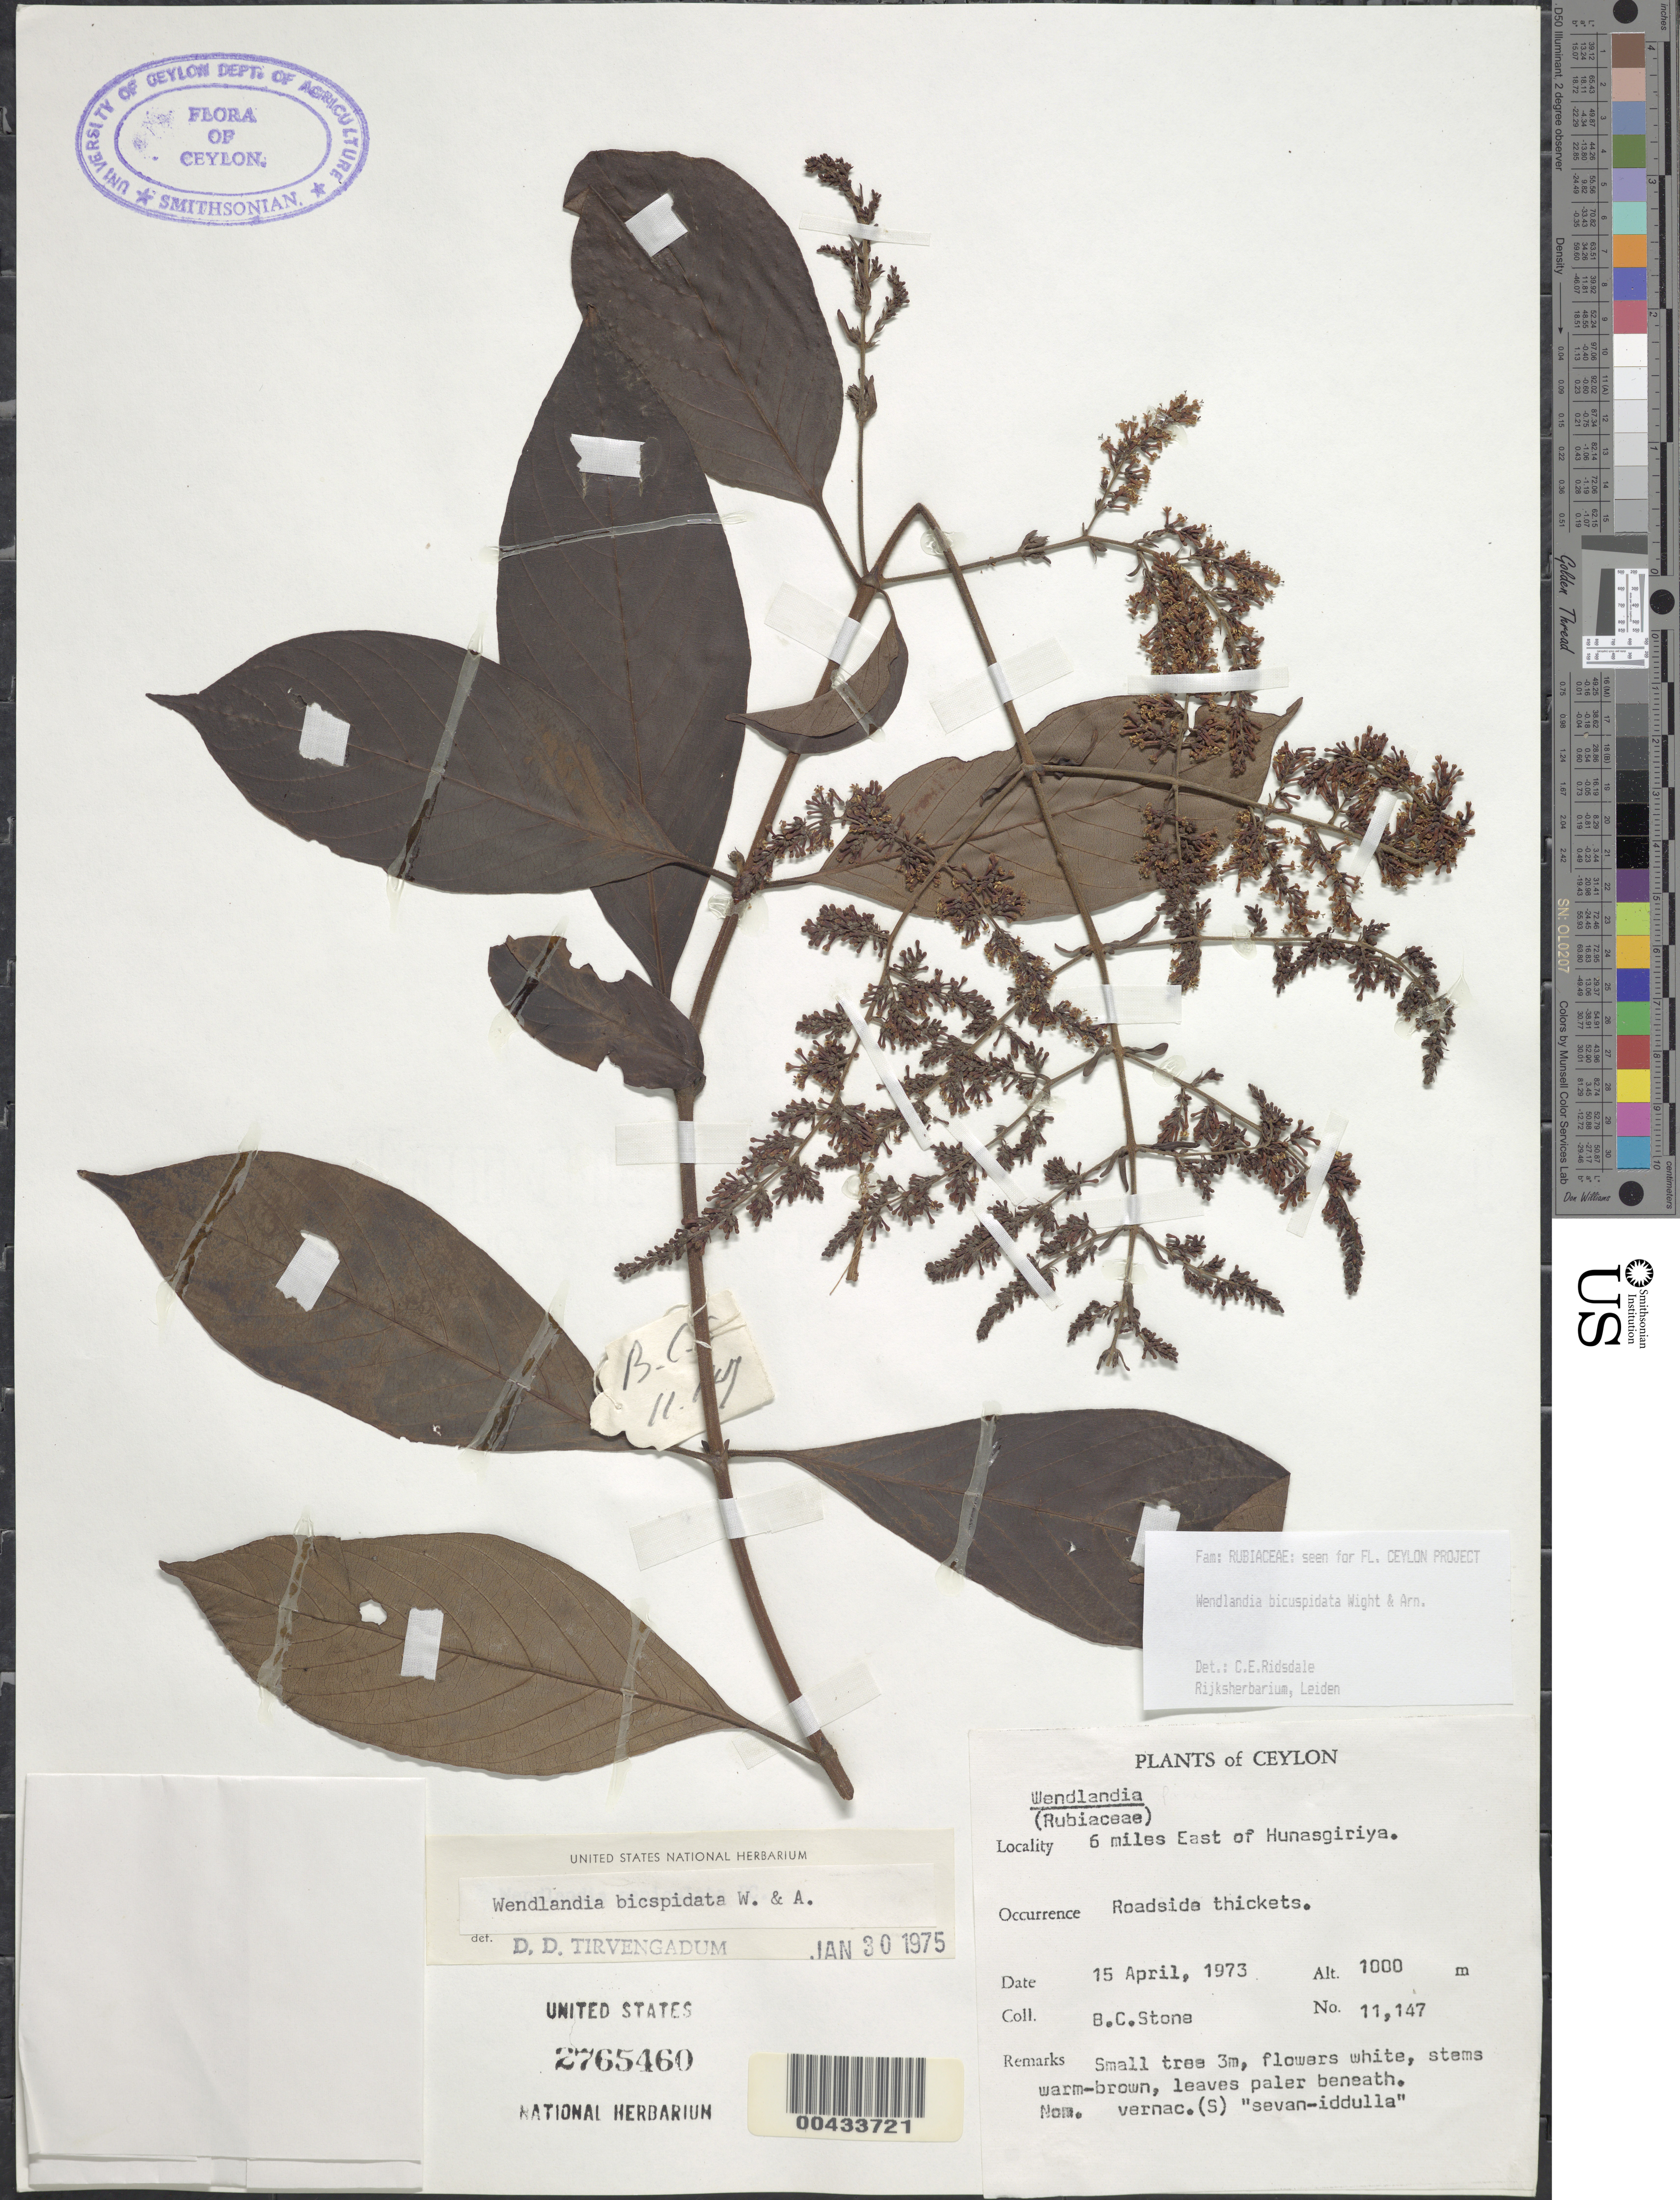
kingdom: Plantae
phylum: Tracheophyta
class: Magnoliopsida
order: Gentianales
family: Rubiaceae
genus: Wendlandia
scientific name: Wendlandia bicuspidata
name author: Wight & Arn.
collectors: B. C. Stone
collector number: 11147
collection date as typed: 15 Apr 1973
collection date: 1973-04-15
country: Sri Lanka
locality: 6 mi E of Hunasgiriya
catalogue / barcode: US 2765460